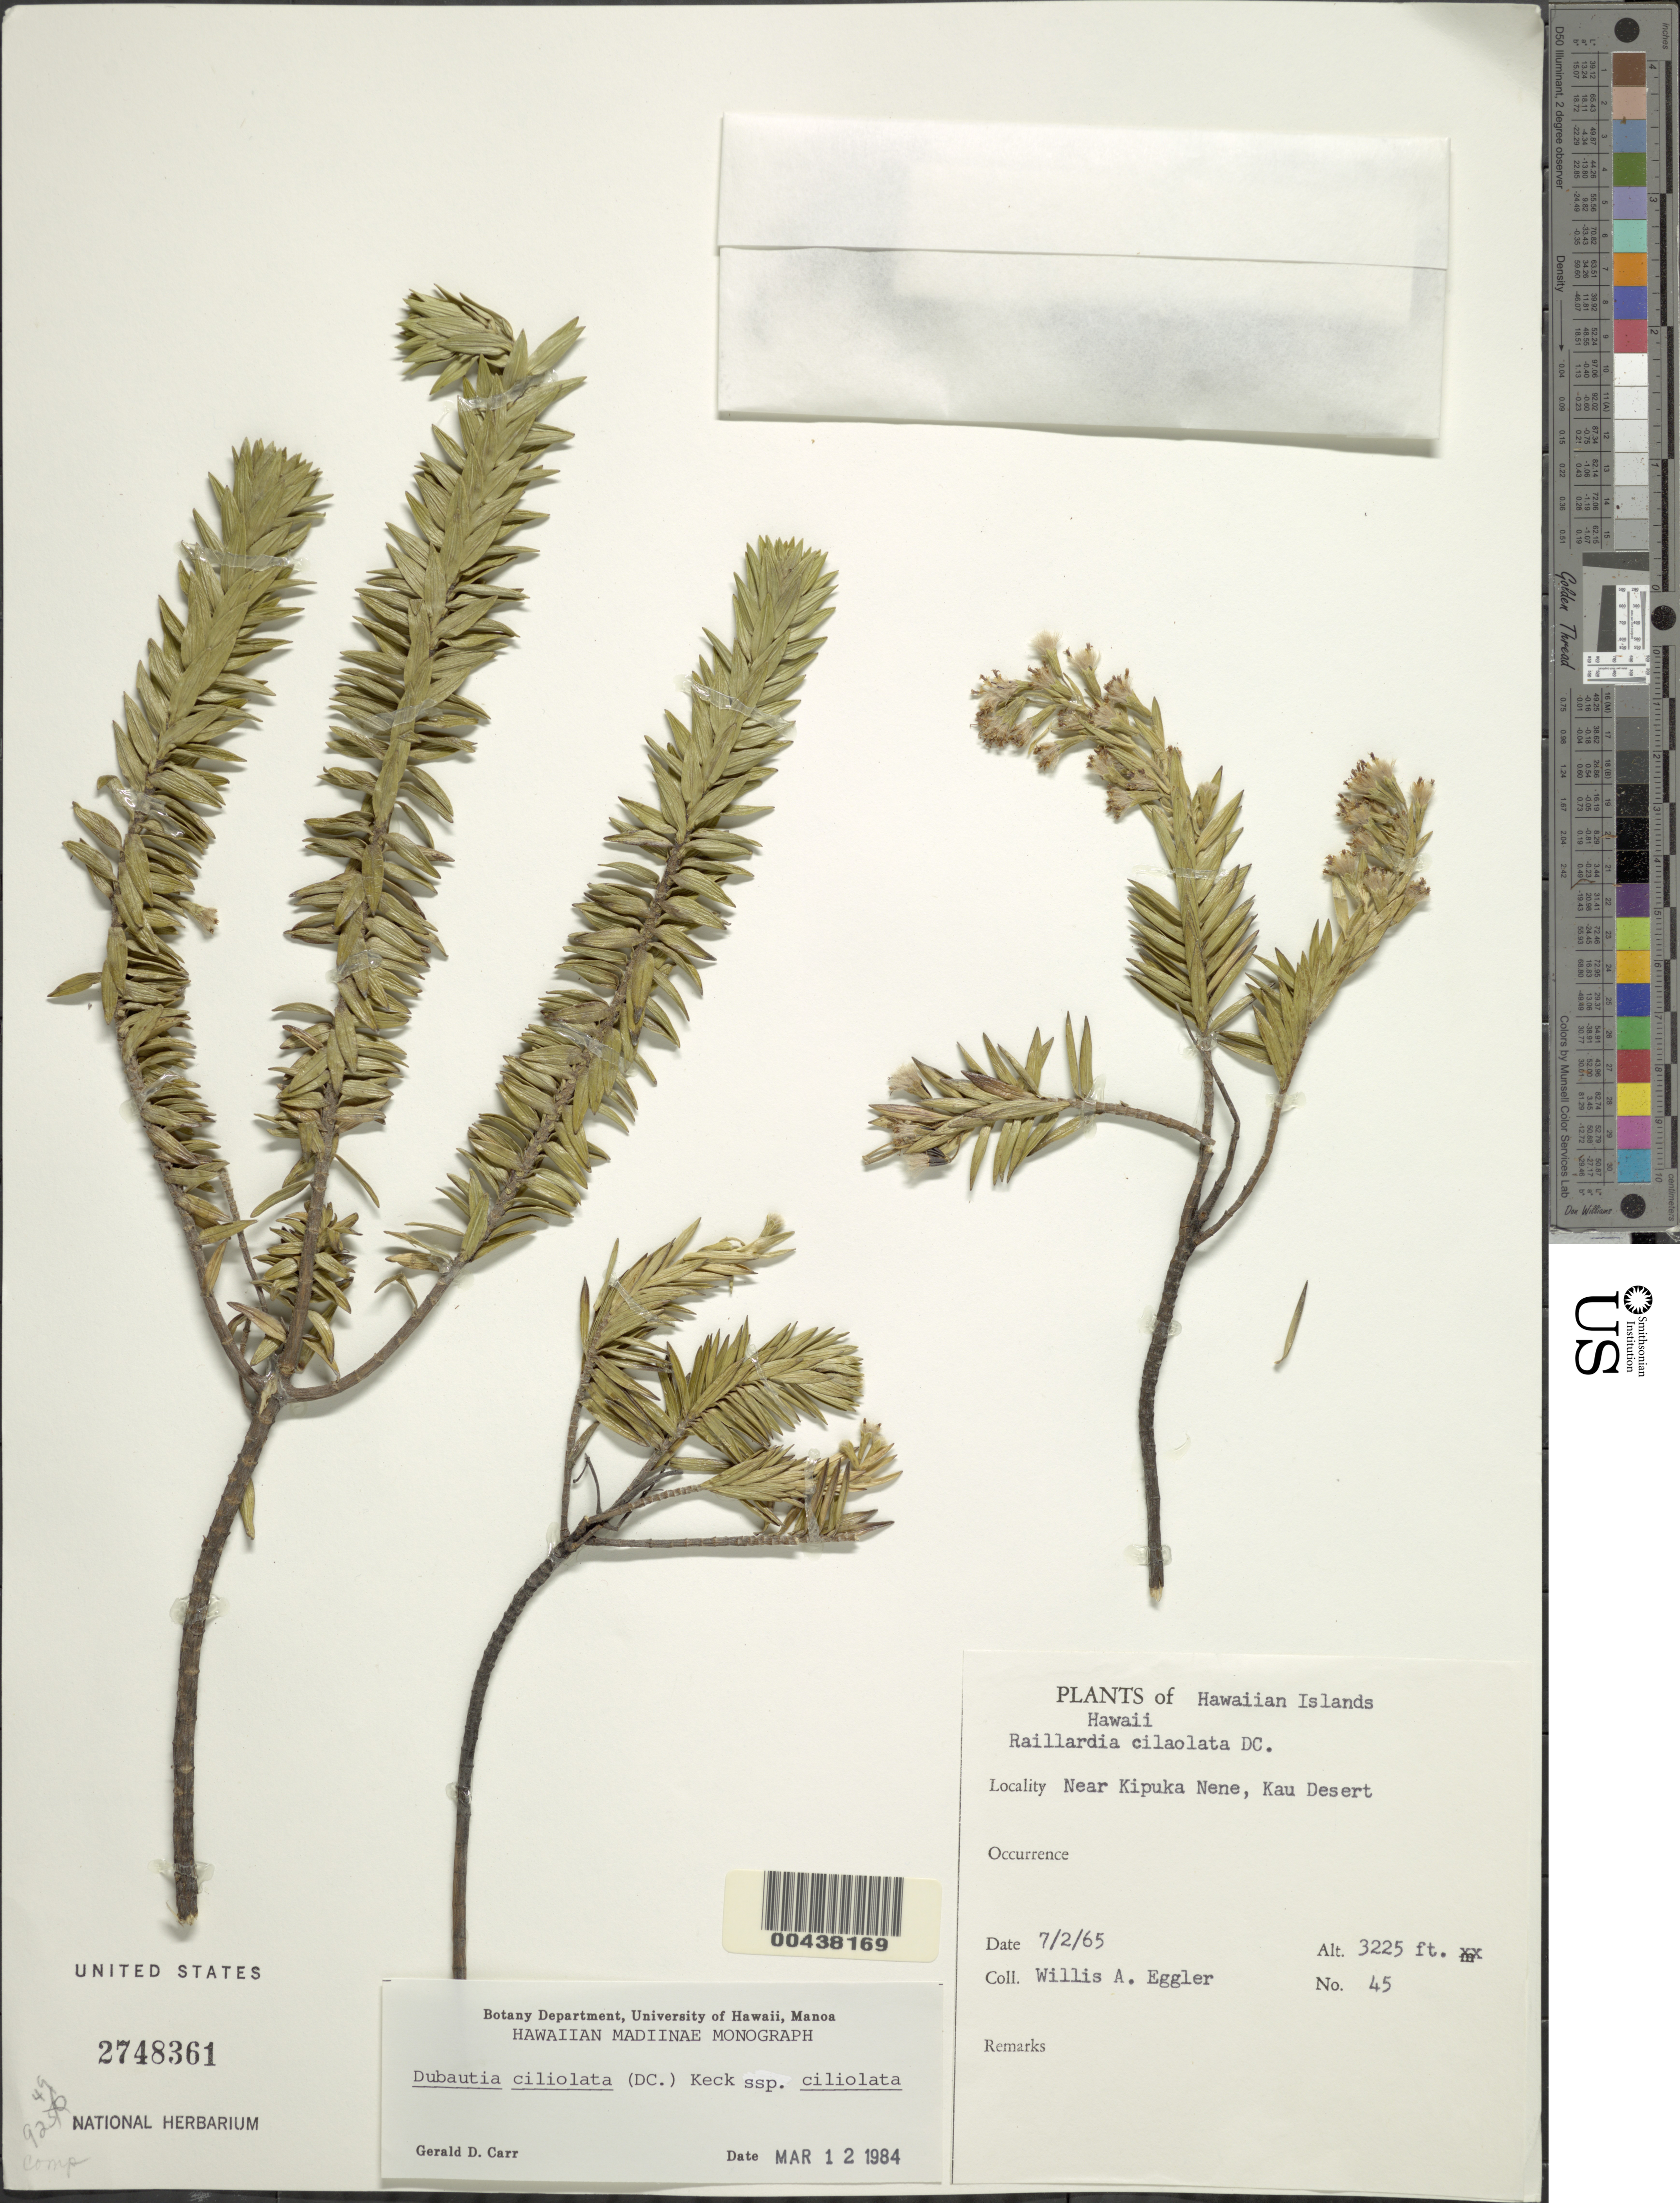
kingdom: Plantae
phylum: Tracheophyta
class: Magnoliopsida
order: Asterales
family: Asteraceae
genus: Dubautia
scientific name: Dubautia ciliolata subsp. ciliolata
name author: (DC.) D.D. Keck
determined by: Carr, G. D.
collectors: W. A. Eggler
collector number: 45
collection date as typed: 7 Feb 1965 or 2 Jul 1965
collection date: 1965-02-07 or 1965-07-02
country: United States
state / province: Hawaii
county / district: Hawaii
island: Hawaii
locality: near Kipuka Nene, Kau Desert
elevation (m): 983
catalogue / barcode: US 2748361